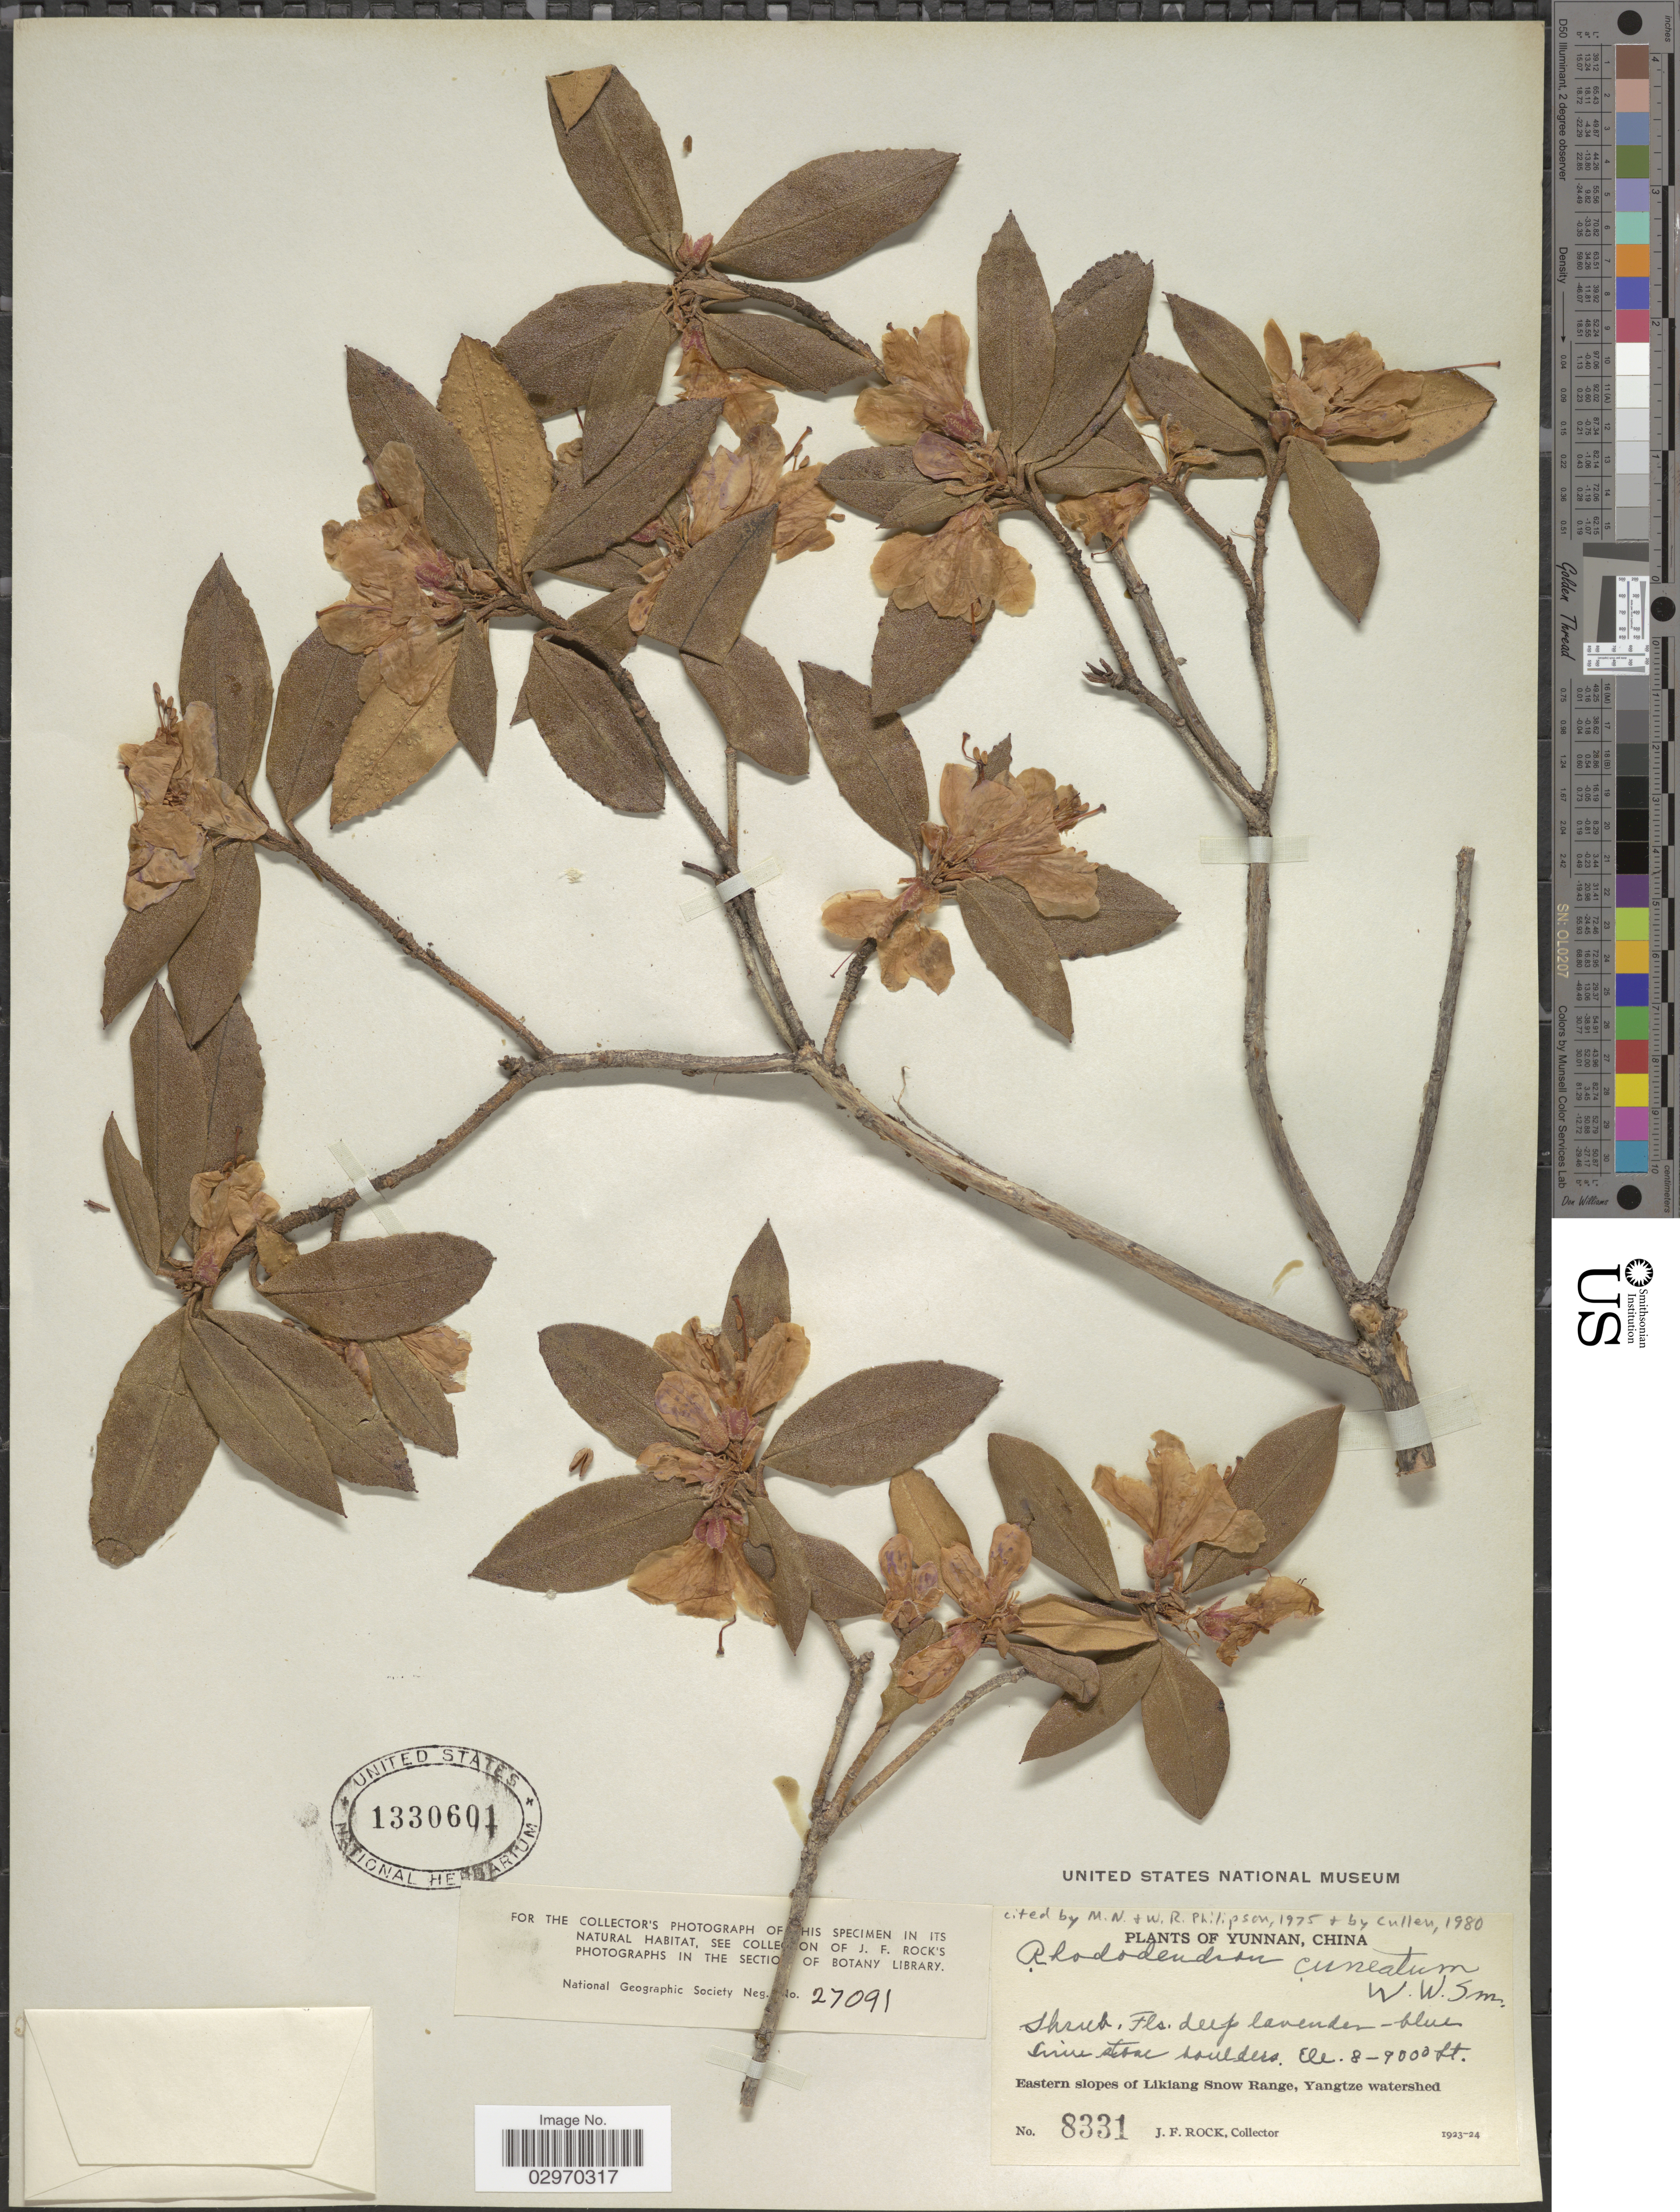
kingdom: Plantae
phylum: Tracheophyta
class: Magnoliopsida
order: Ericales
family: Ericaceae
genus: Rhododendron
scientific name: Rhododendron cuneatum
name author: W.W. Sm.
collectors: J. Rock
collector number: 8331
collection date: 1923/1924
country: China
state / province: Yunnan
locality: Eastern slopes of Likiang Snow Range, Yangtze watershed. Lime stone boulders.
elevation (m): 2438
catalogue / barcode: US 1330601